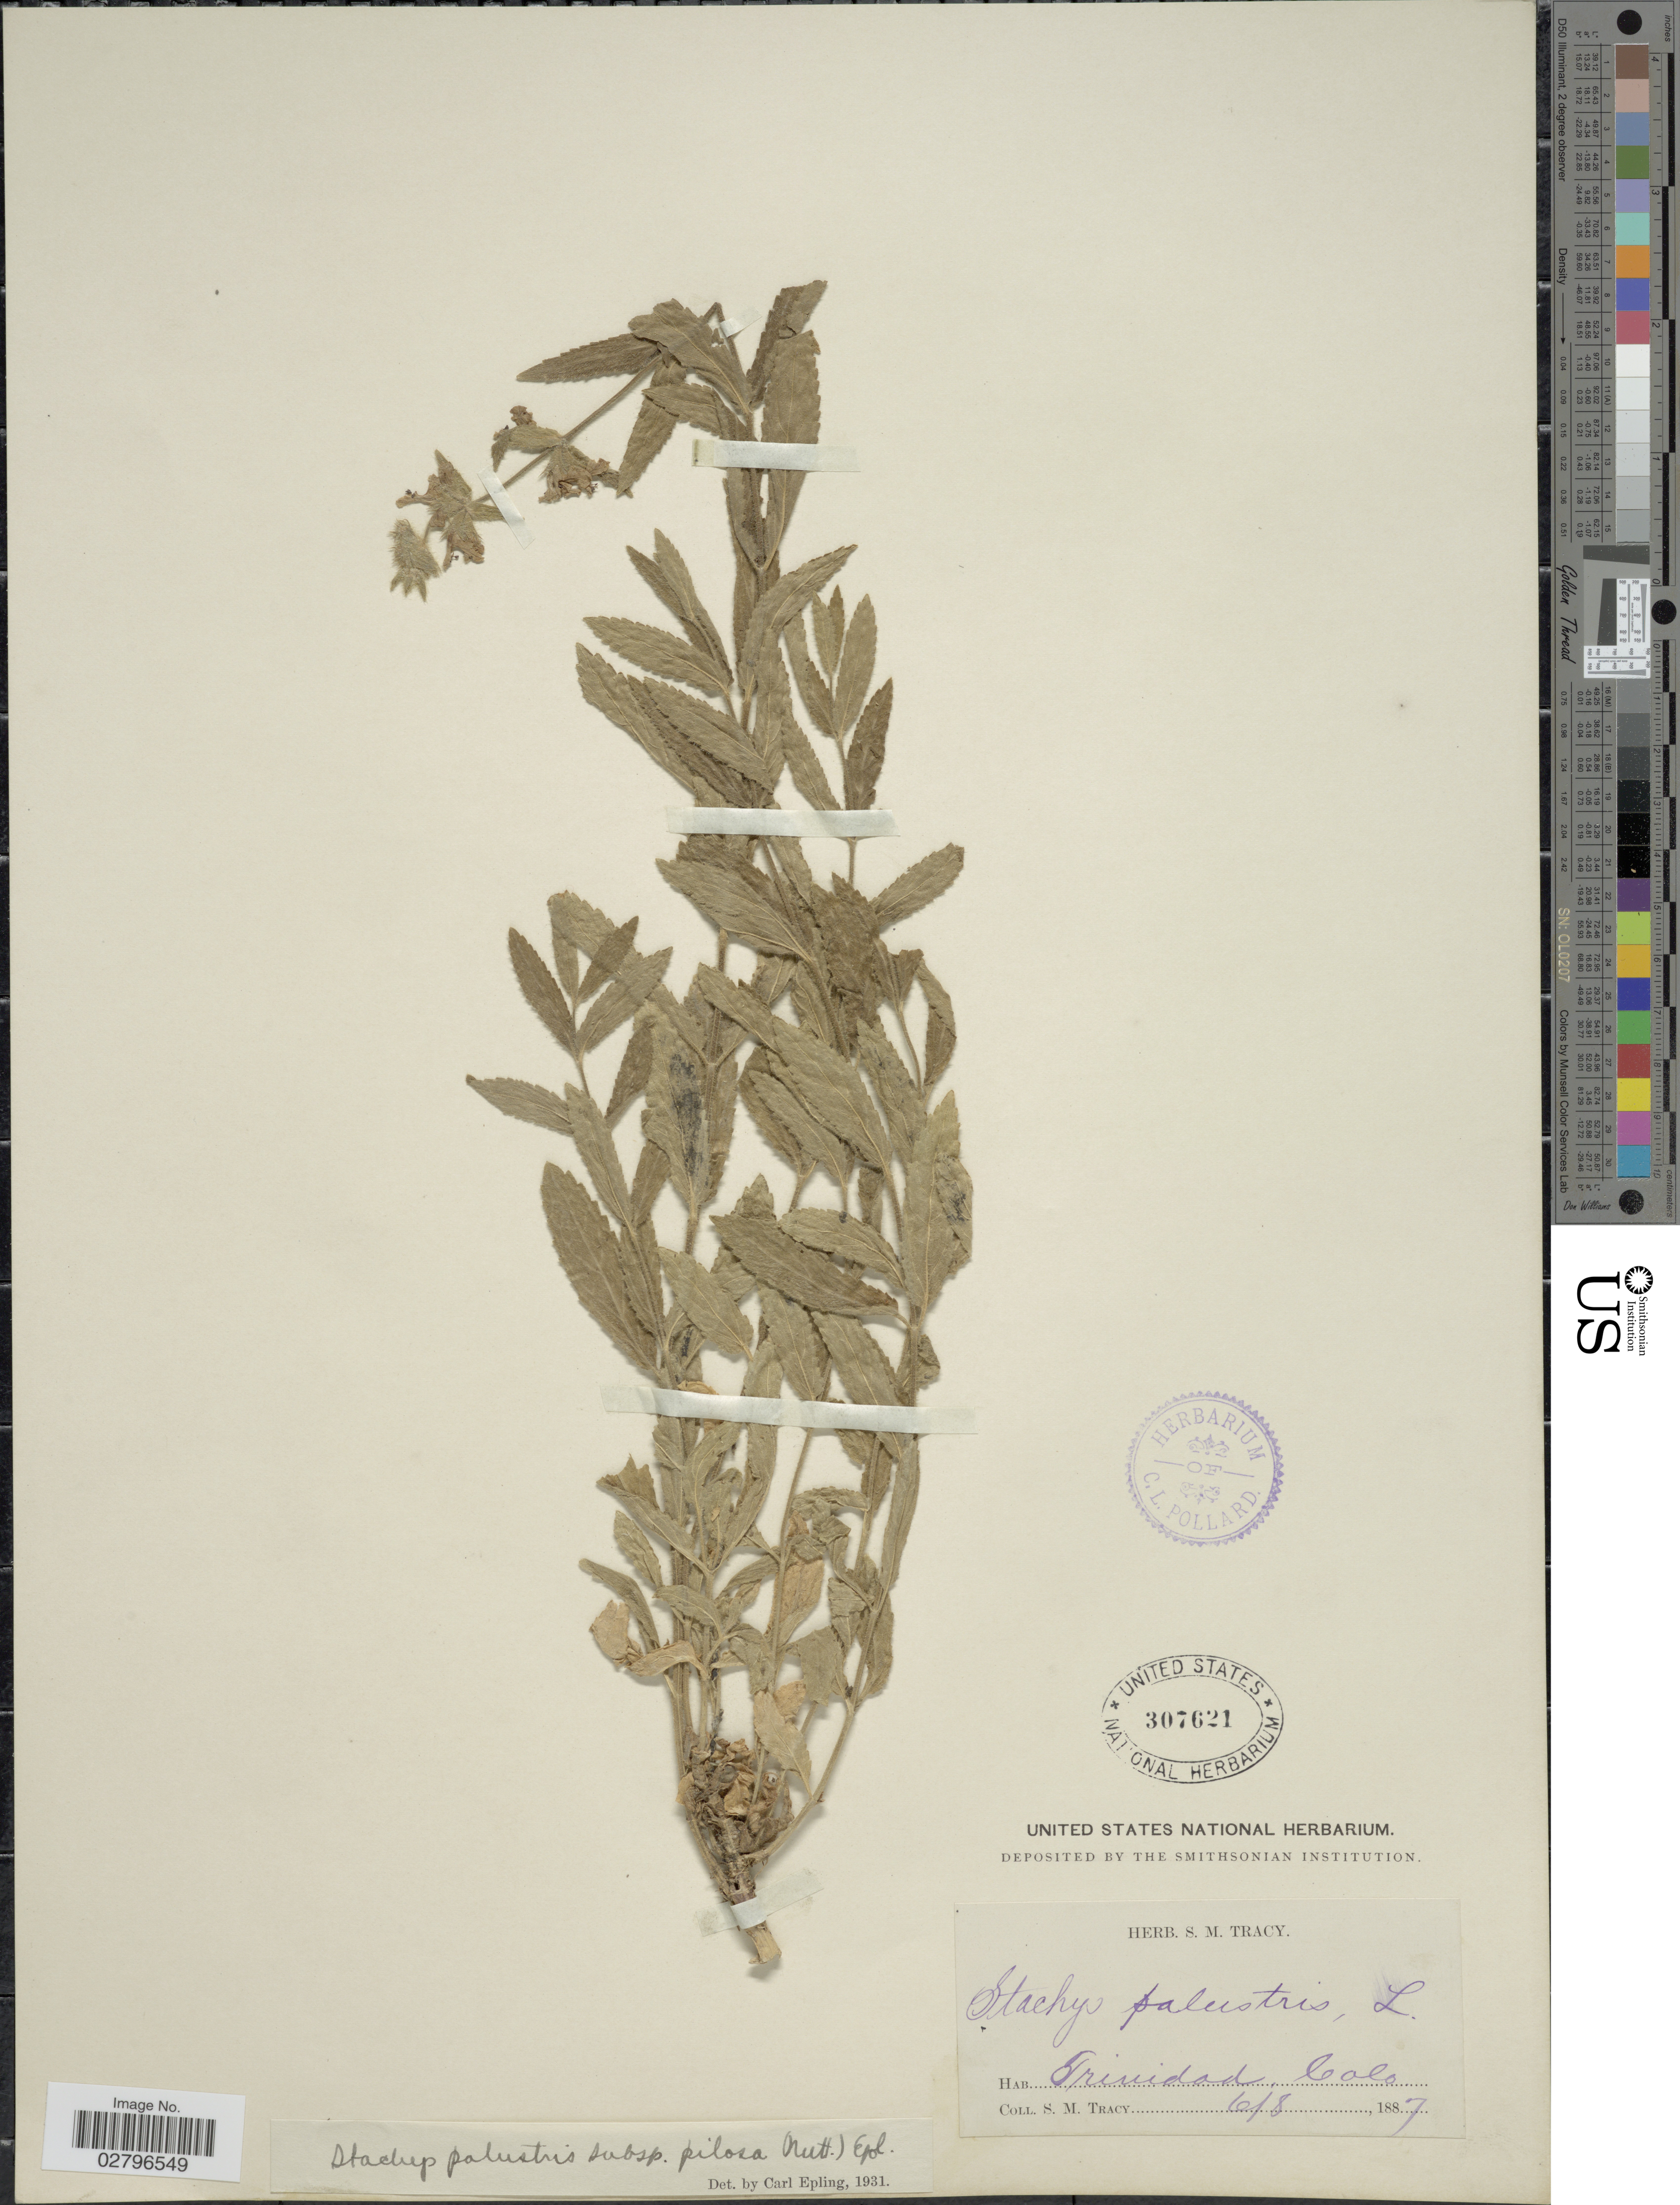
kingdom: Plantae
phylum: Tracheophyta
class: Magnoliopsida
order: Lamiales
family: Lamiaceae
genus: Stachys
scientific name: Stachys pilosa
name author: Nutt.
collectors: S. M. Tracy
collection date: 1887-06-08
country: United States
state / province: Colorado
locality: Trinidad.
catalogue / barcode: US 307621